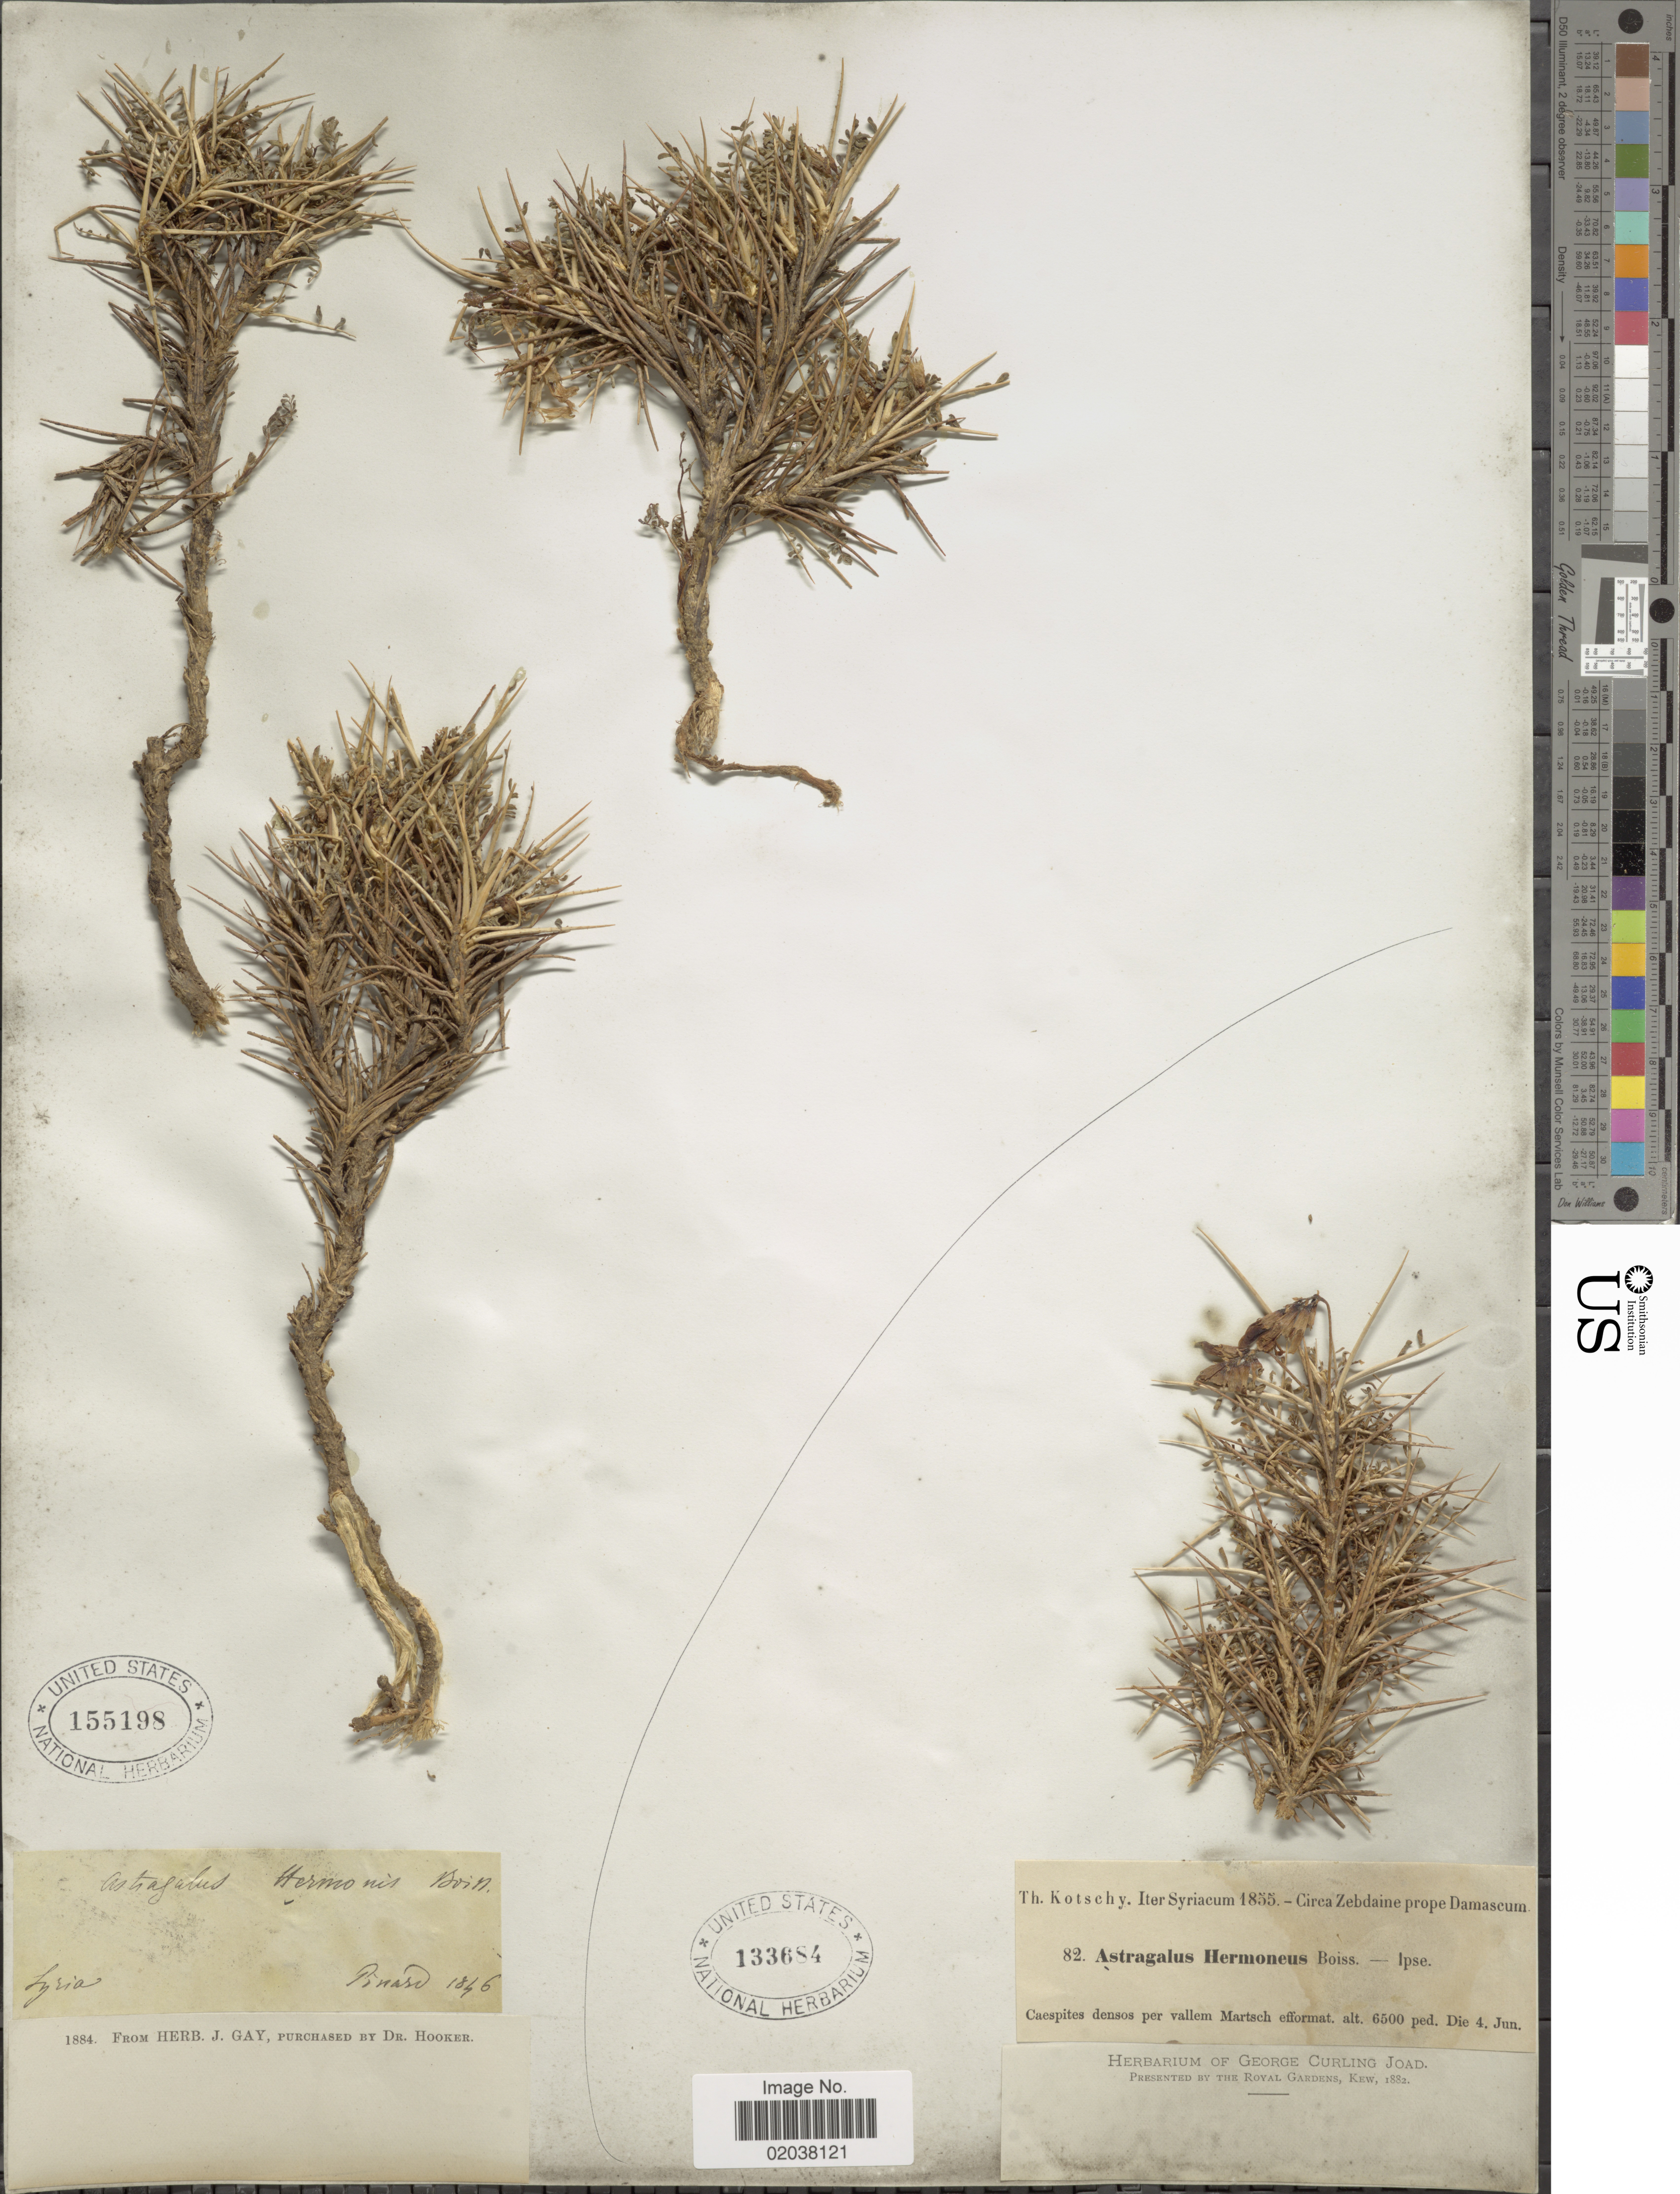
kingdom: Plantae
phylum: Tracheophyta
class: Magnoliopsida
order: Fabales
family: Fabaceae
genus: Astragalus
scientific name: Astragalus hermoneus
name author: Boiss.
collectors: -. Pinard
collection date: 1846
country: Syria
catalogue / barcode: US 155198-2